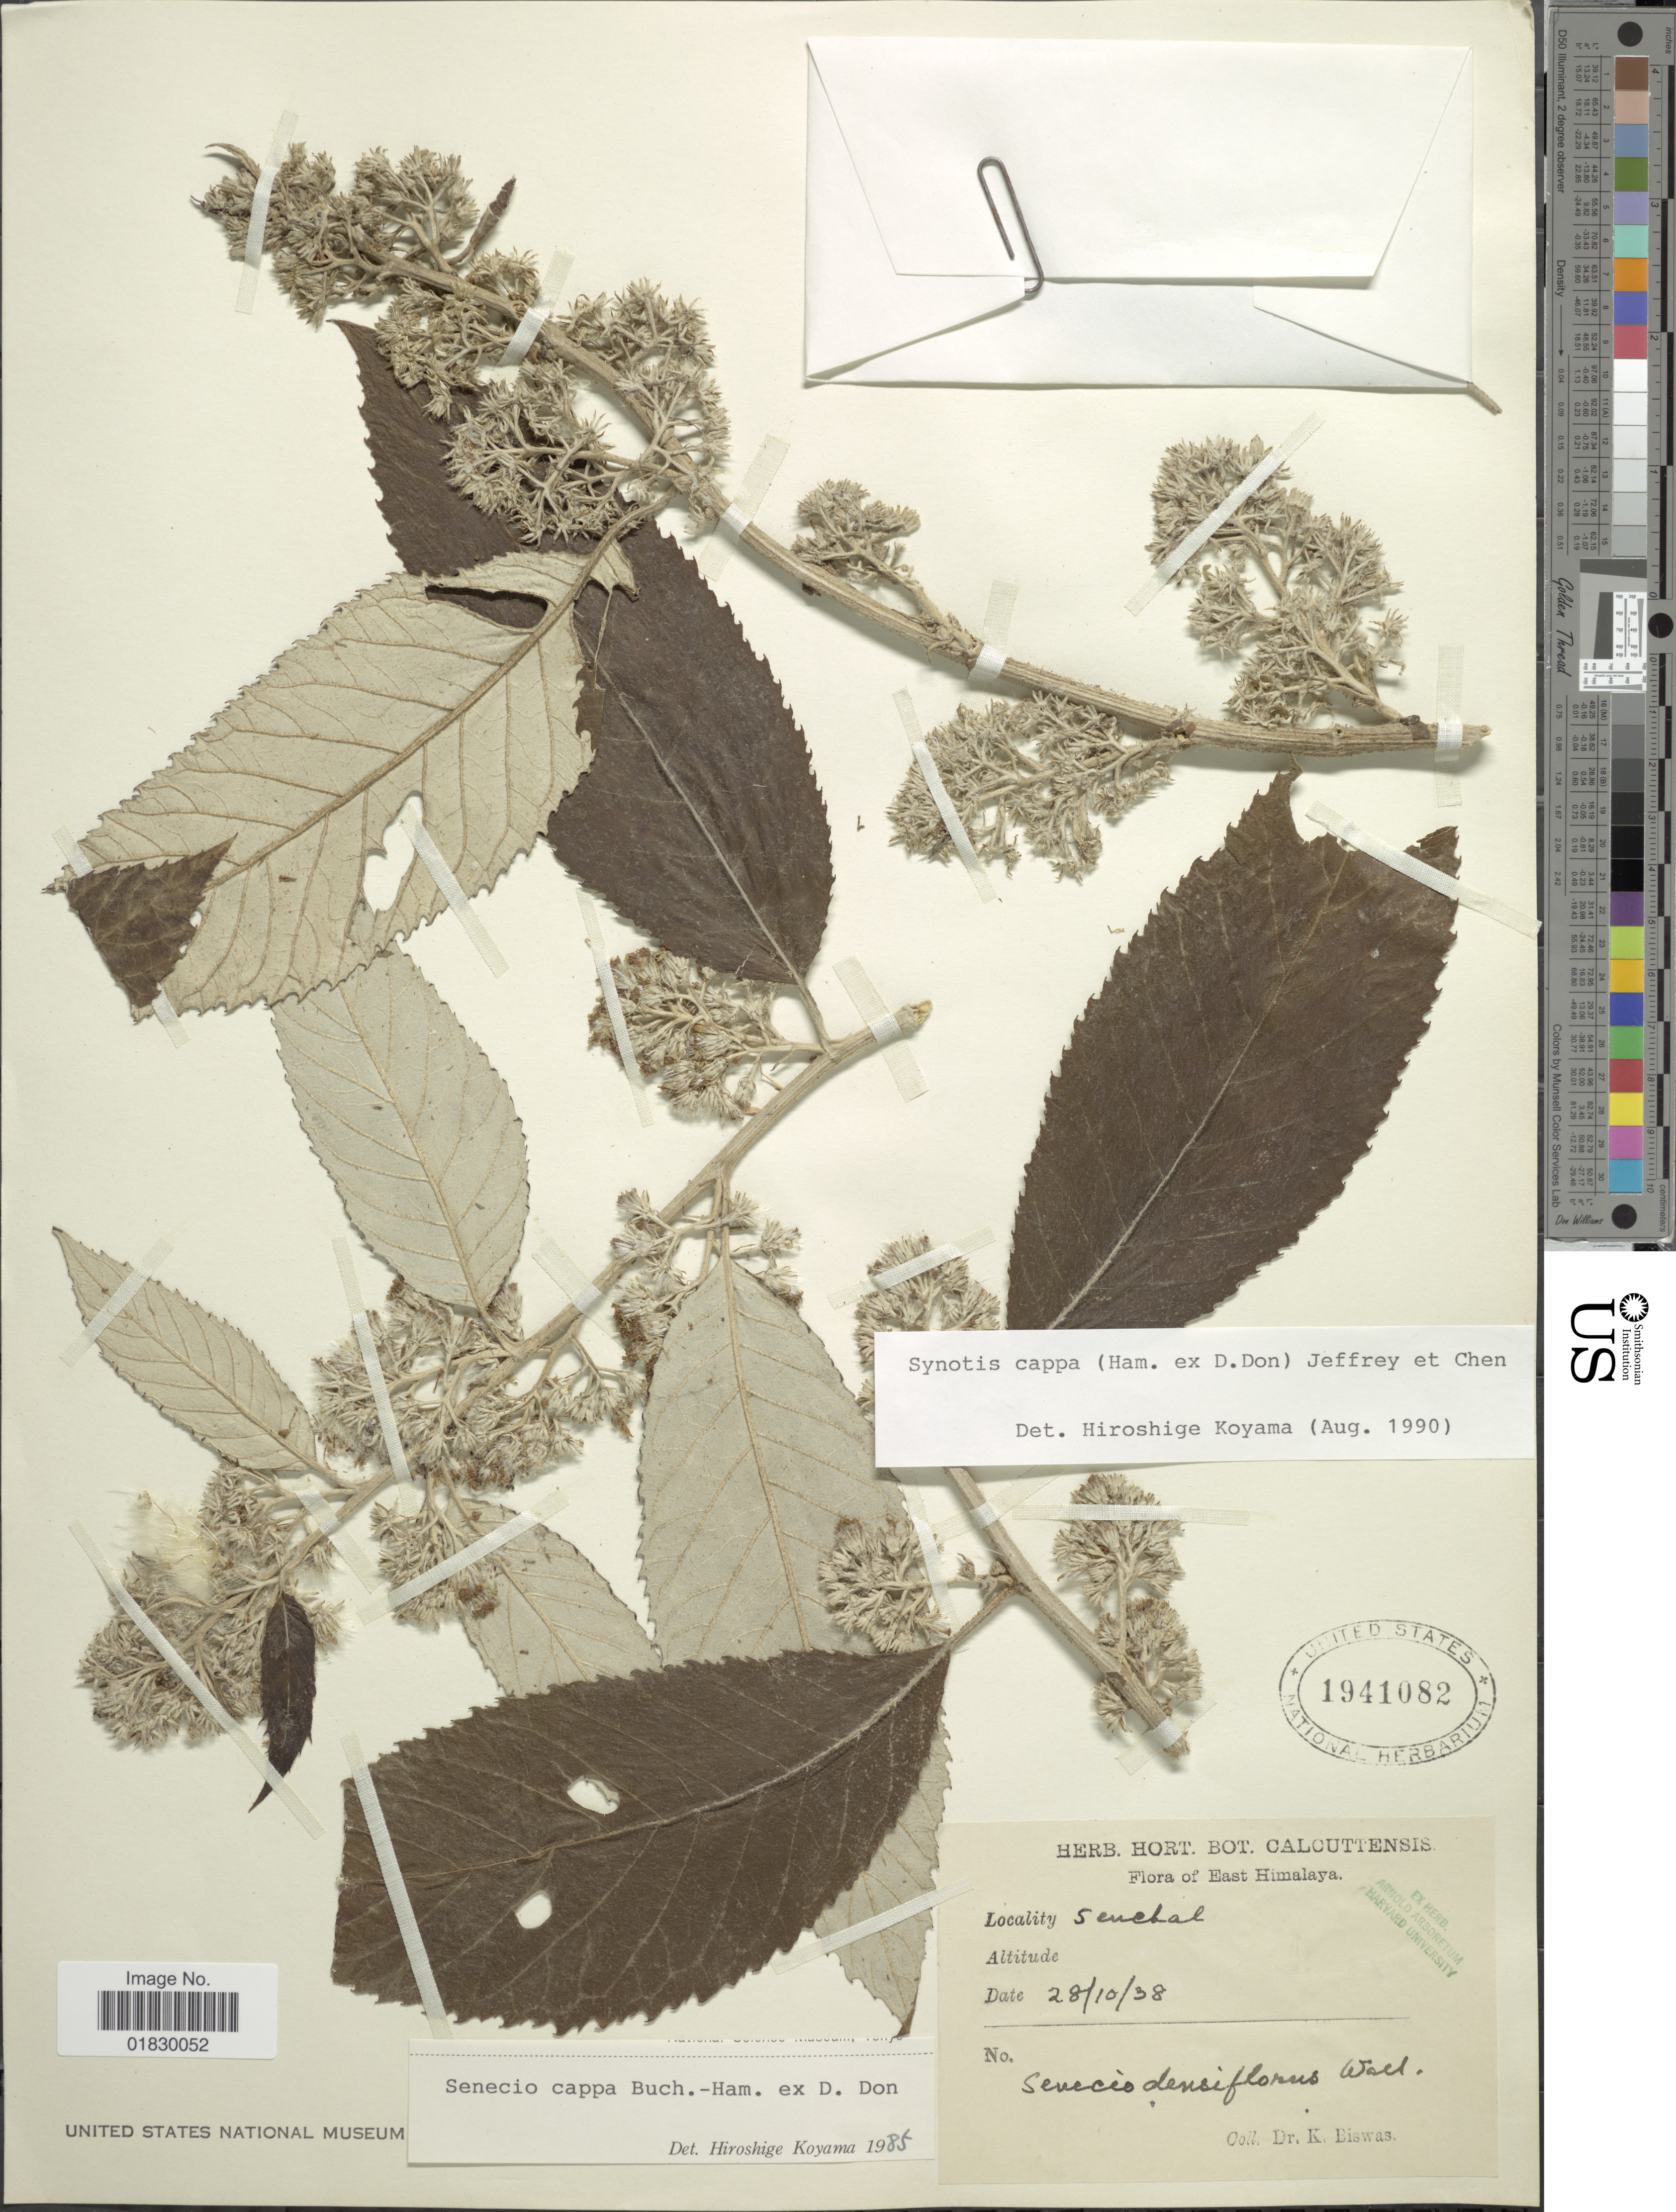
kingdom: Plantae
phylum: Tracheophyta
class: Magnoliopsida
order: Asterales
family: Asteraceae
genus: Synotis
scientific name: Synotis cappa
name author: (Buch.-Ham. ex D. Don) C. Jeffrey & Y.L. Chen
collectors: K. Biswas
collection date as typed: Transcribed d/m/y: 28/10/38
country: India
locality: East Himalaya, Senetal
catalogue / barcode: US 1941082